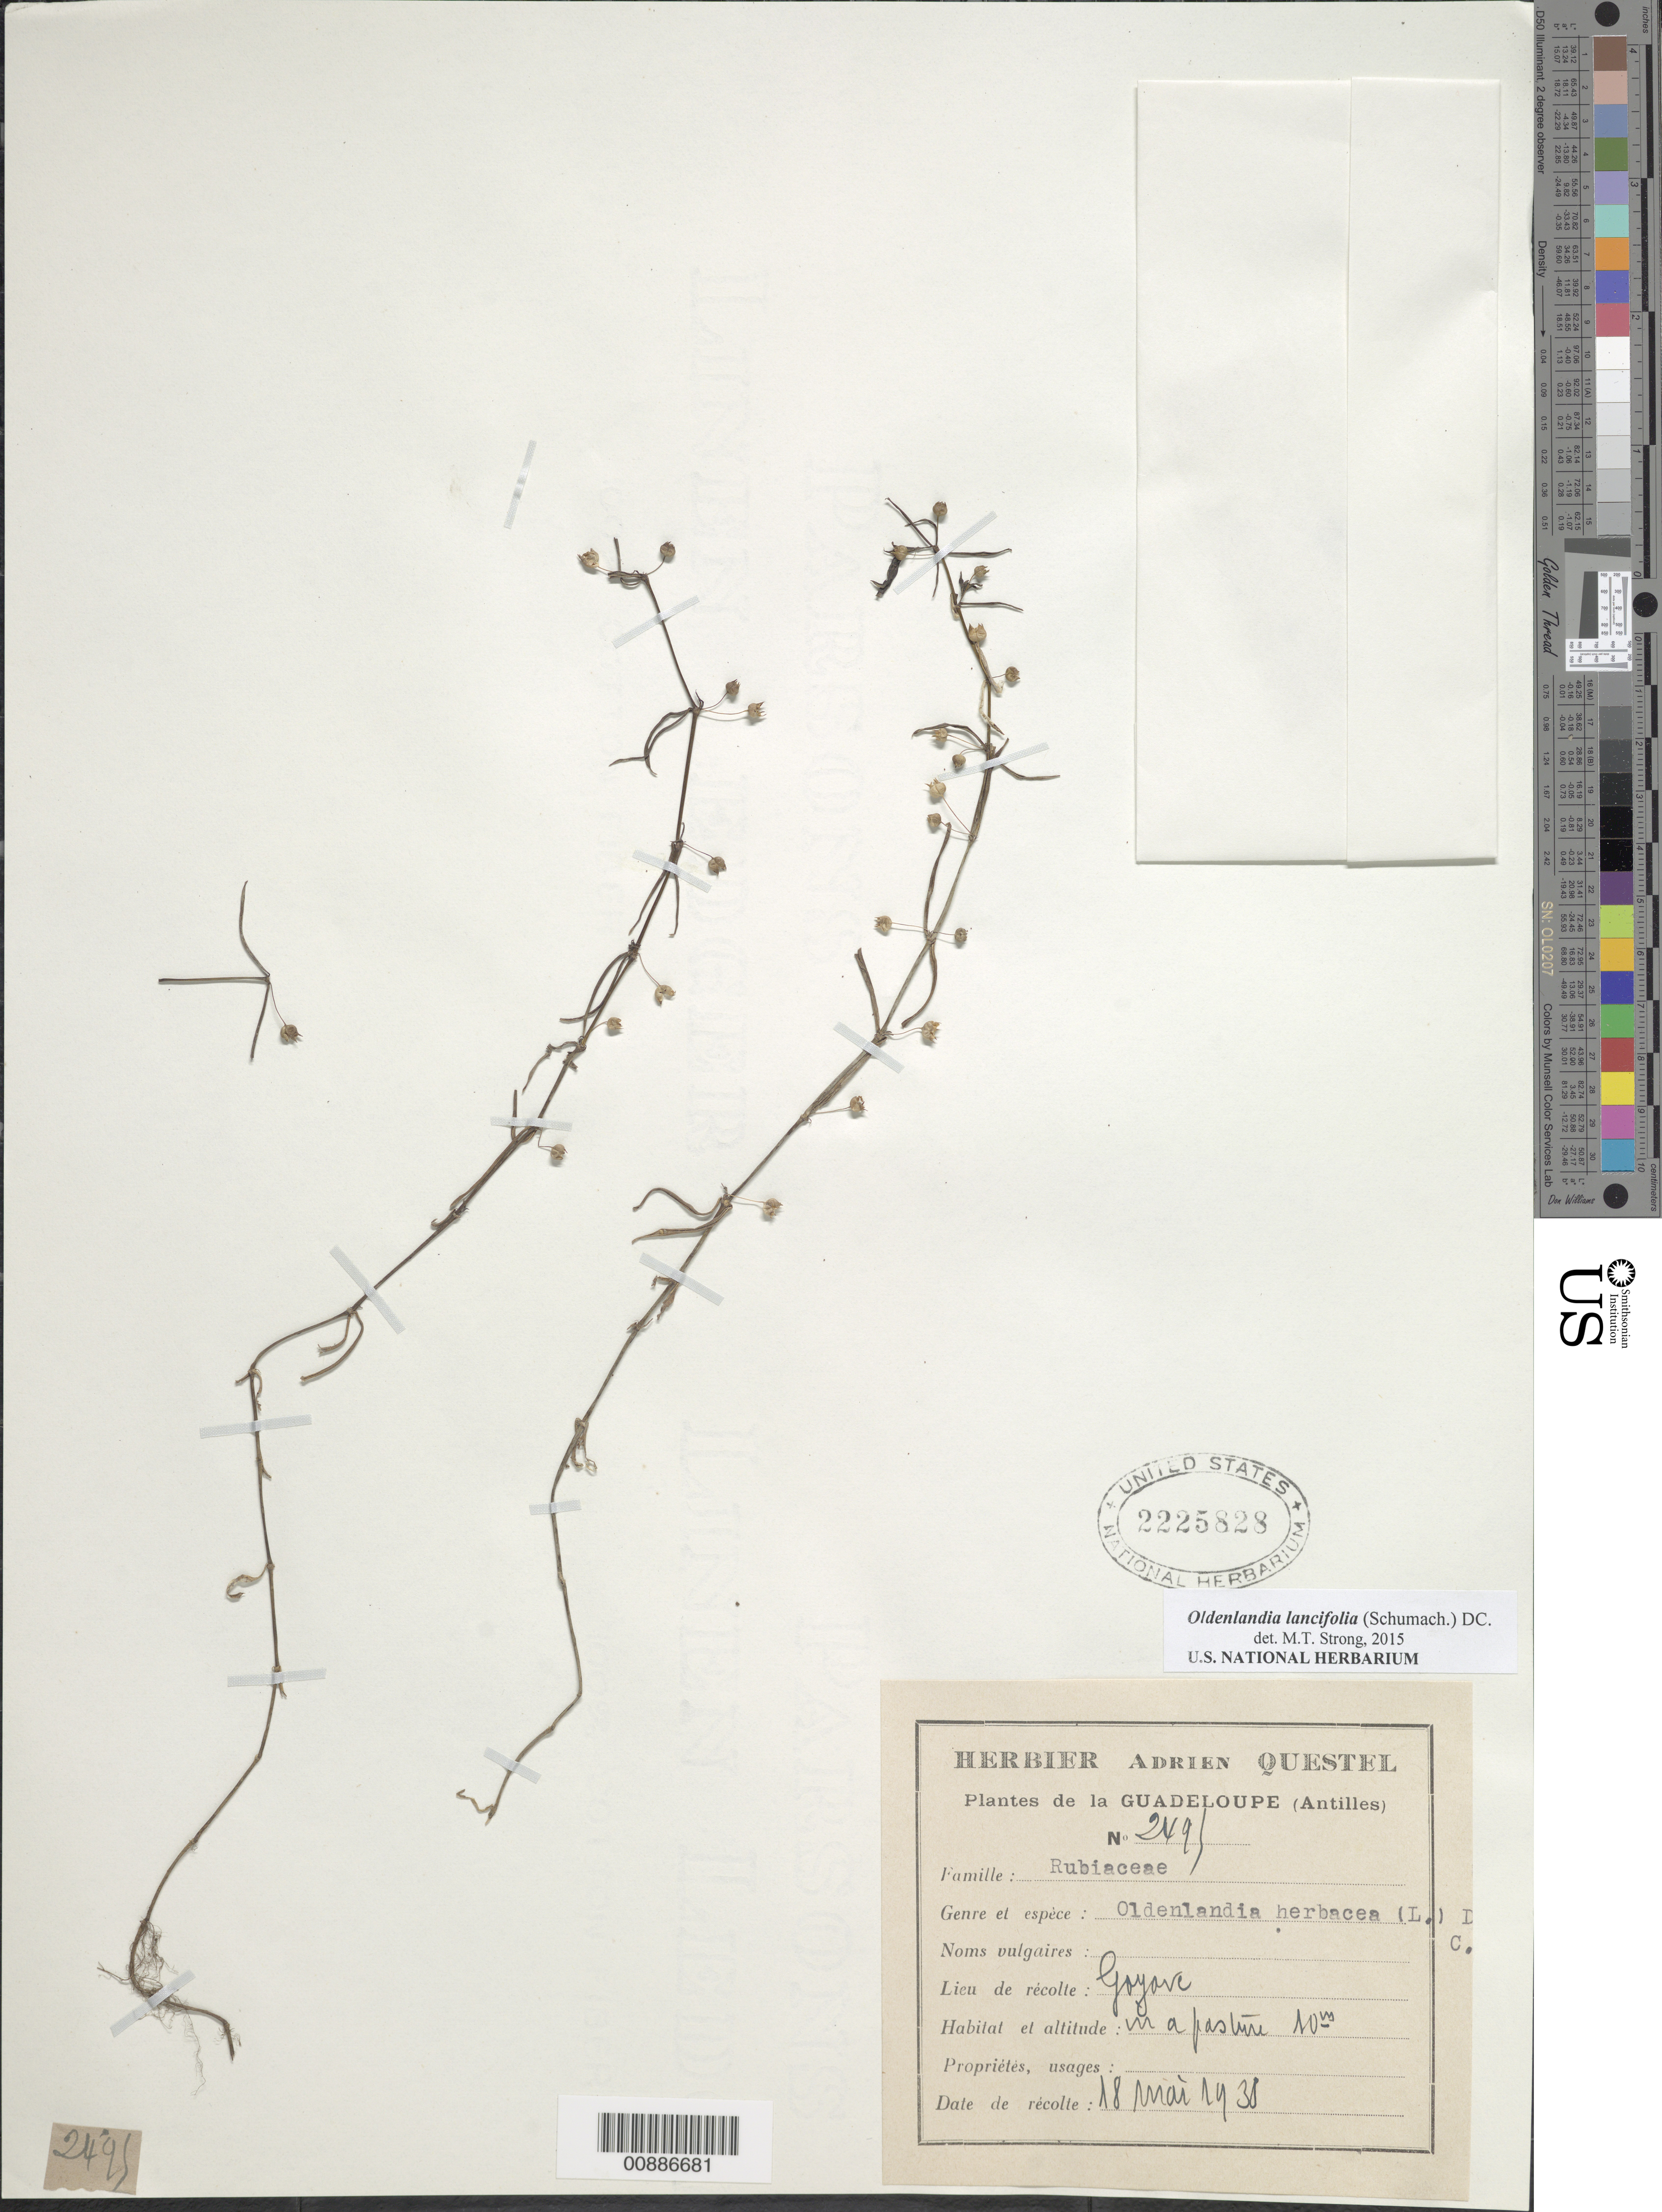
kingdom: Plantae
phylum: Tracheophyta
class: Magnoliopsida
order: Gentianales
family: Rubiaceae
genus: Oldenlandia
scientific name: Oldenlandia lancifolia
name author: (Schumach.) DC.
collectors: A. Questel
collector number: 2491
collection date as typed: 18 May 1938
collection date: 1938-05-18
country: Guadeloupe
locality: Goyave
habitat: In a pasture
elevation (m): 10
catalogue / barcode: US 2225828